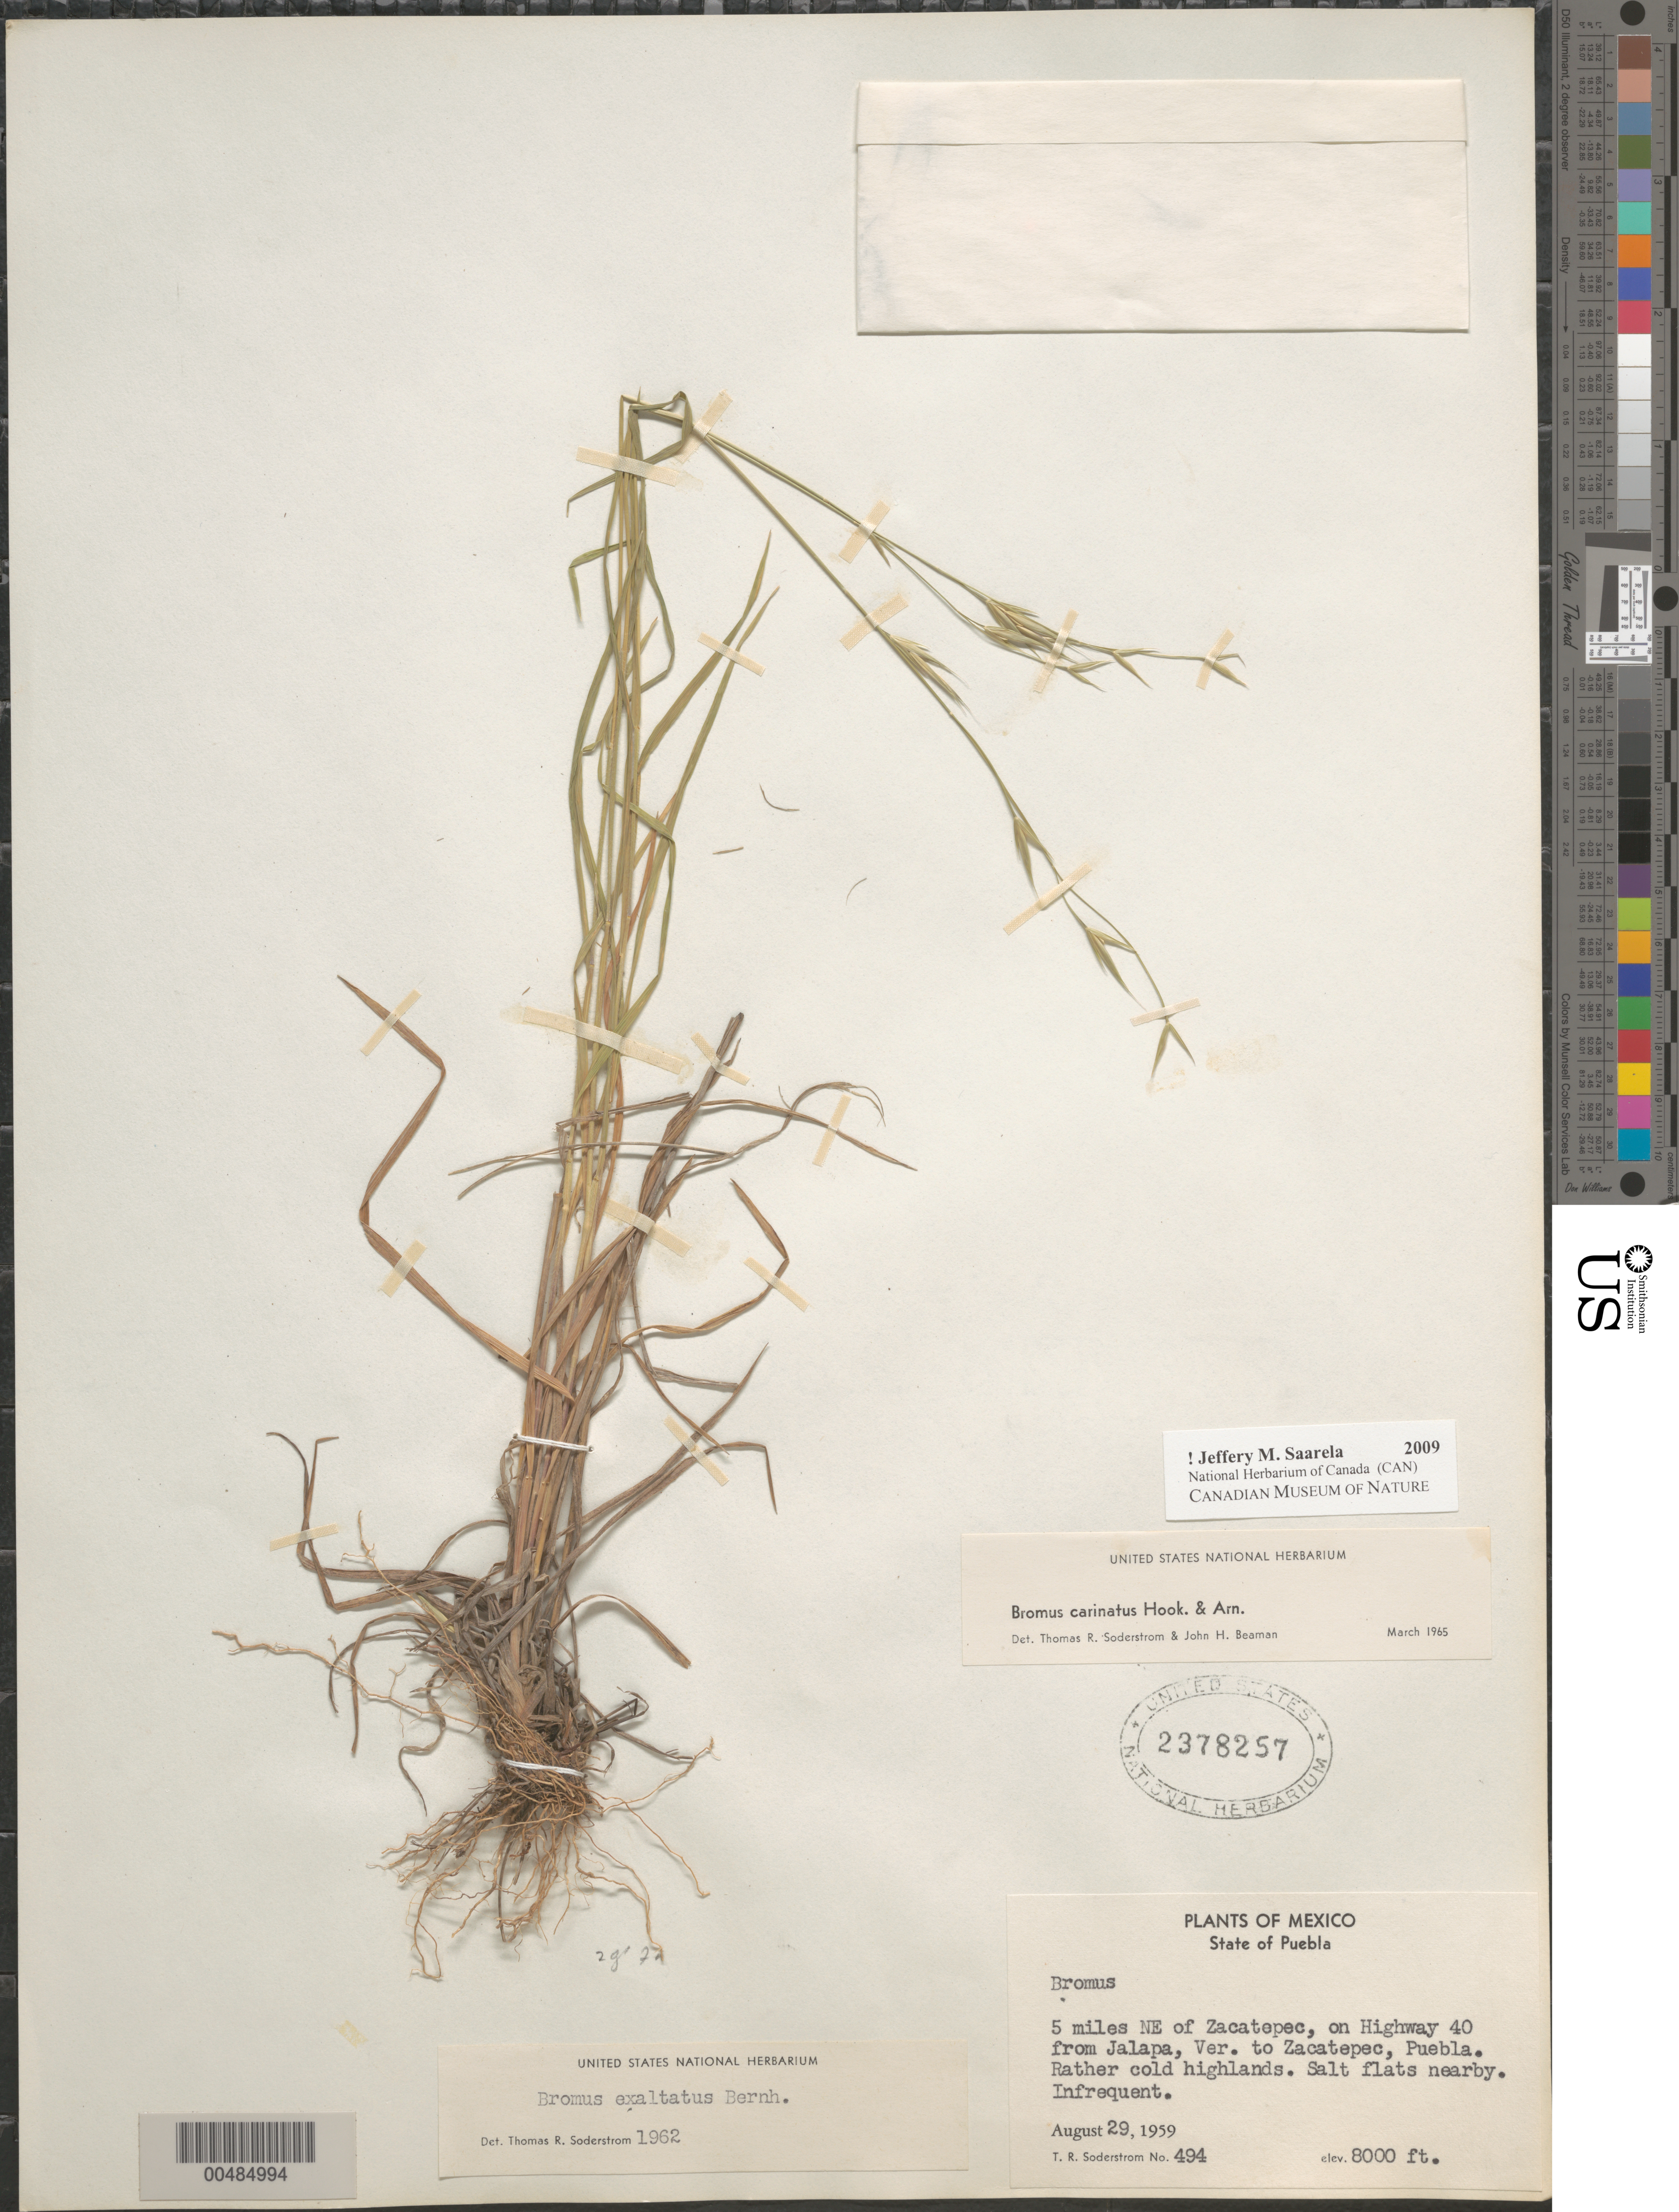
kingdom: Plantae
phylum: Tracheophyta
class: Liliopsida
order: Poales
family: Poaceae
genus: Bromus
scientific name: Bromus carinatus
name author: Hook. & Arn.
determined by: Soderstrom, T. R.; Beaman, J. H.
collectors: T. R. Soderstrom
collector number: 494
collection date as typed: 29 Aug 1959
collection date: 1959-08-29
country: Mexico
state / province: Puebla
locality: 5 mi NE of Zacatepec, on Highway 40 from Jalapa, Veracruz to Zacatepec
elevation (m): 2438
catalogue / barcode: US 2378257